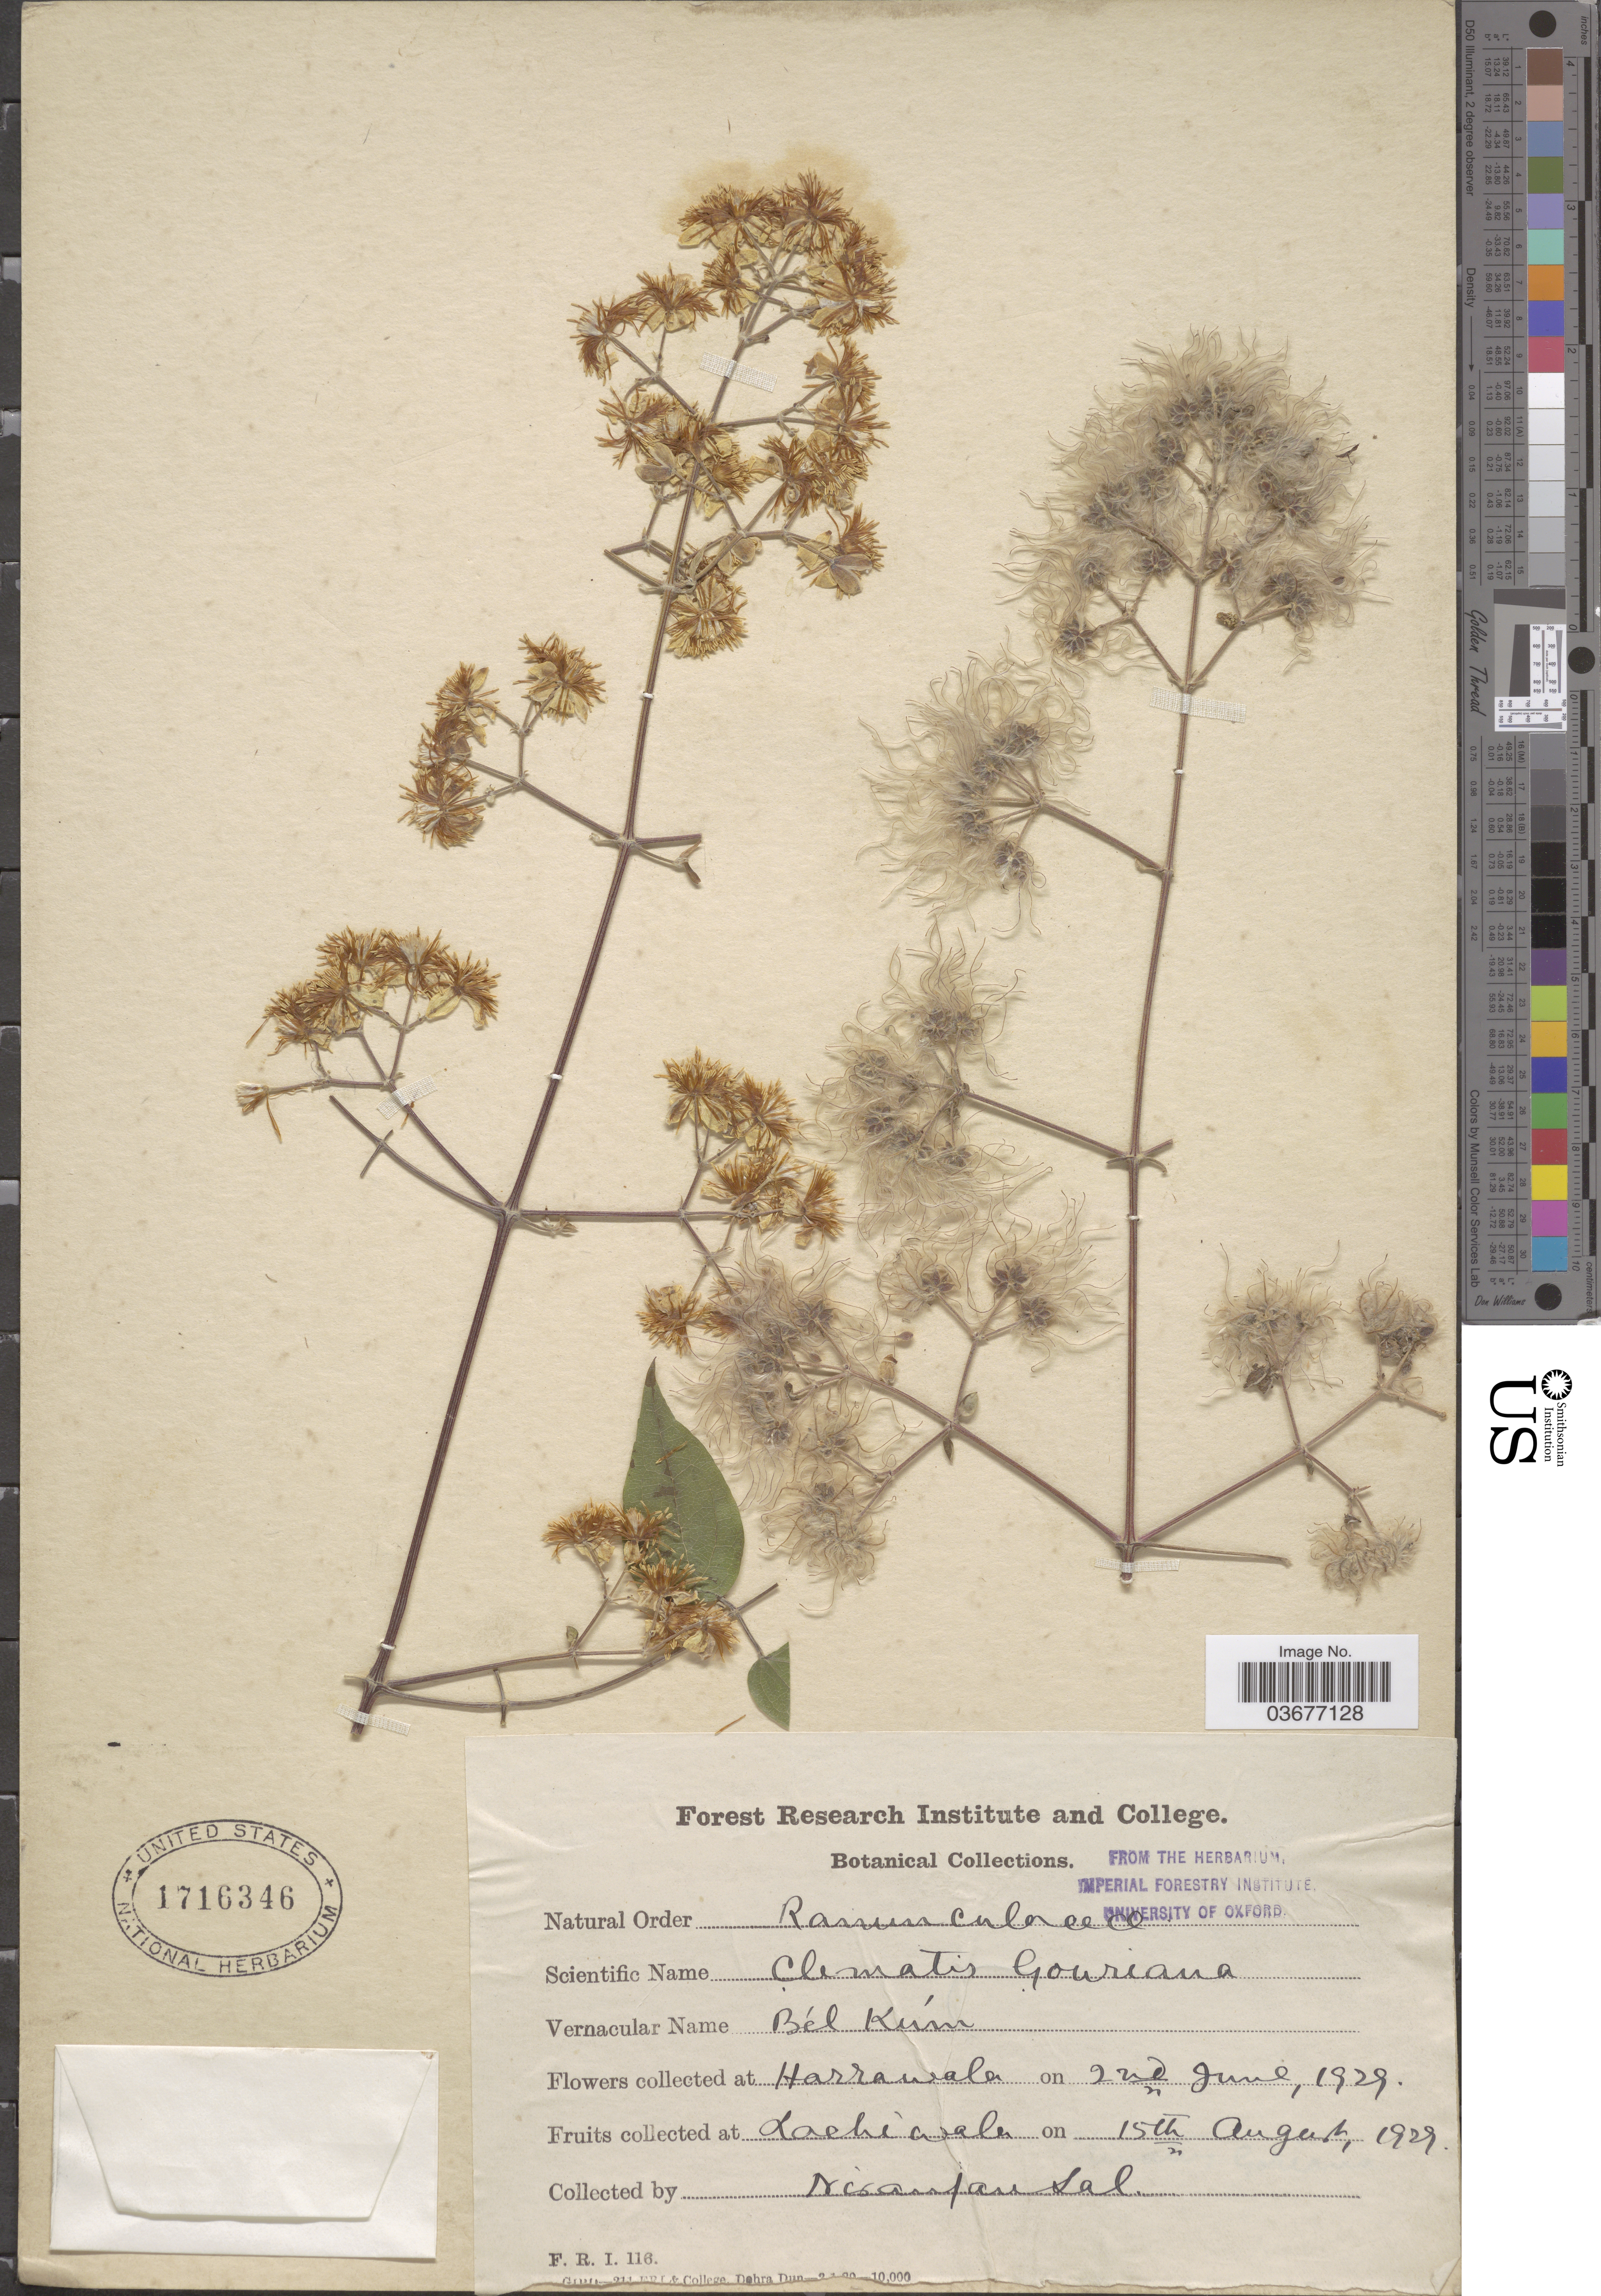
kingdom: Plantae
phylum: Tracheophyta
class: Magnoliopsida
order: Ranunculales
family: Ranunculaceae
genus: Clematis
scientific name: Clematis gouriana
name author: Roxb. ex DC.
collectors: N. Pal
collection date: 1929-06-02/1929-08-15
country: India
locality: Harrawala. Lachiwala.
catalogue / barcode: US 1716346